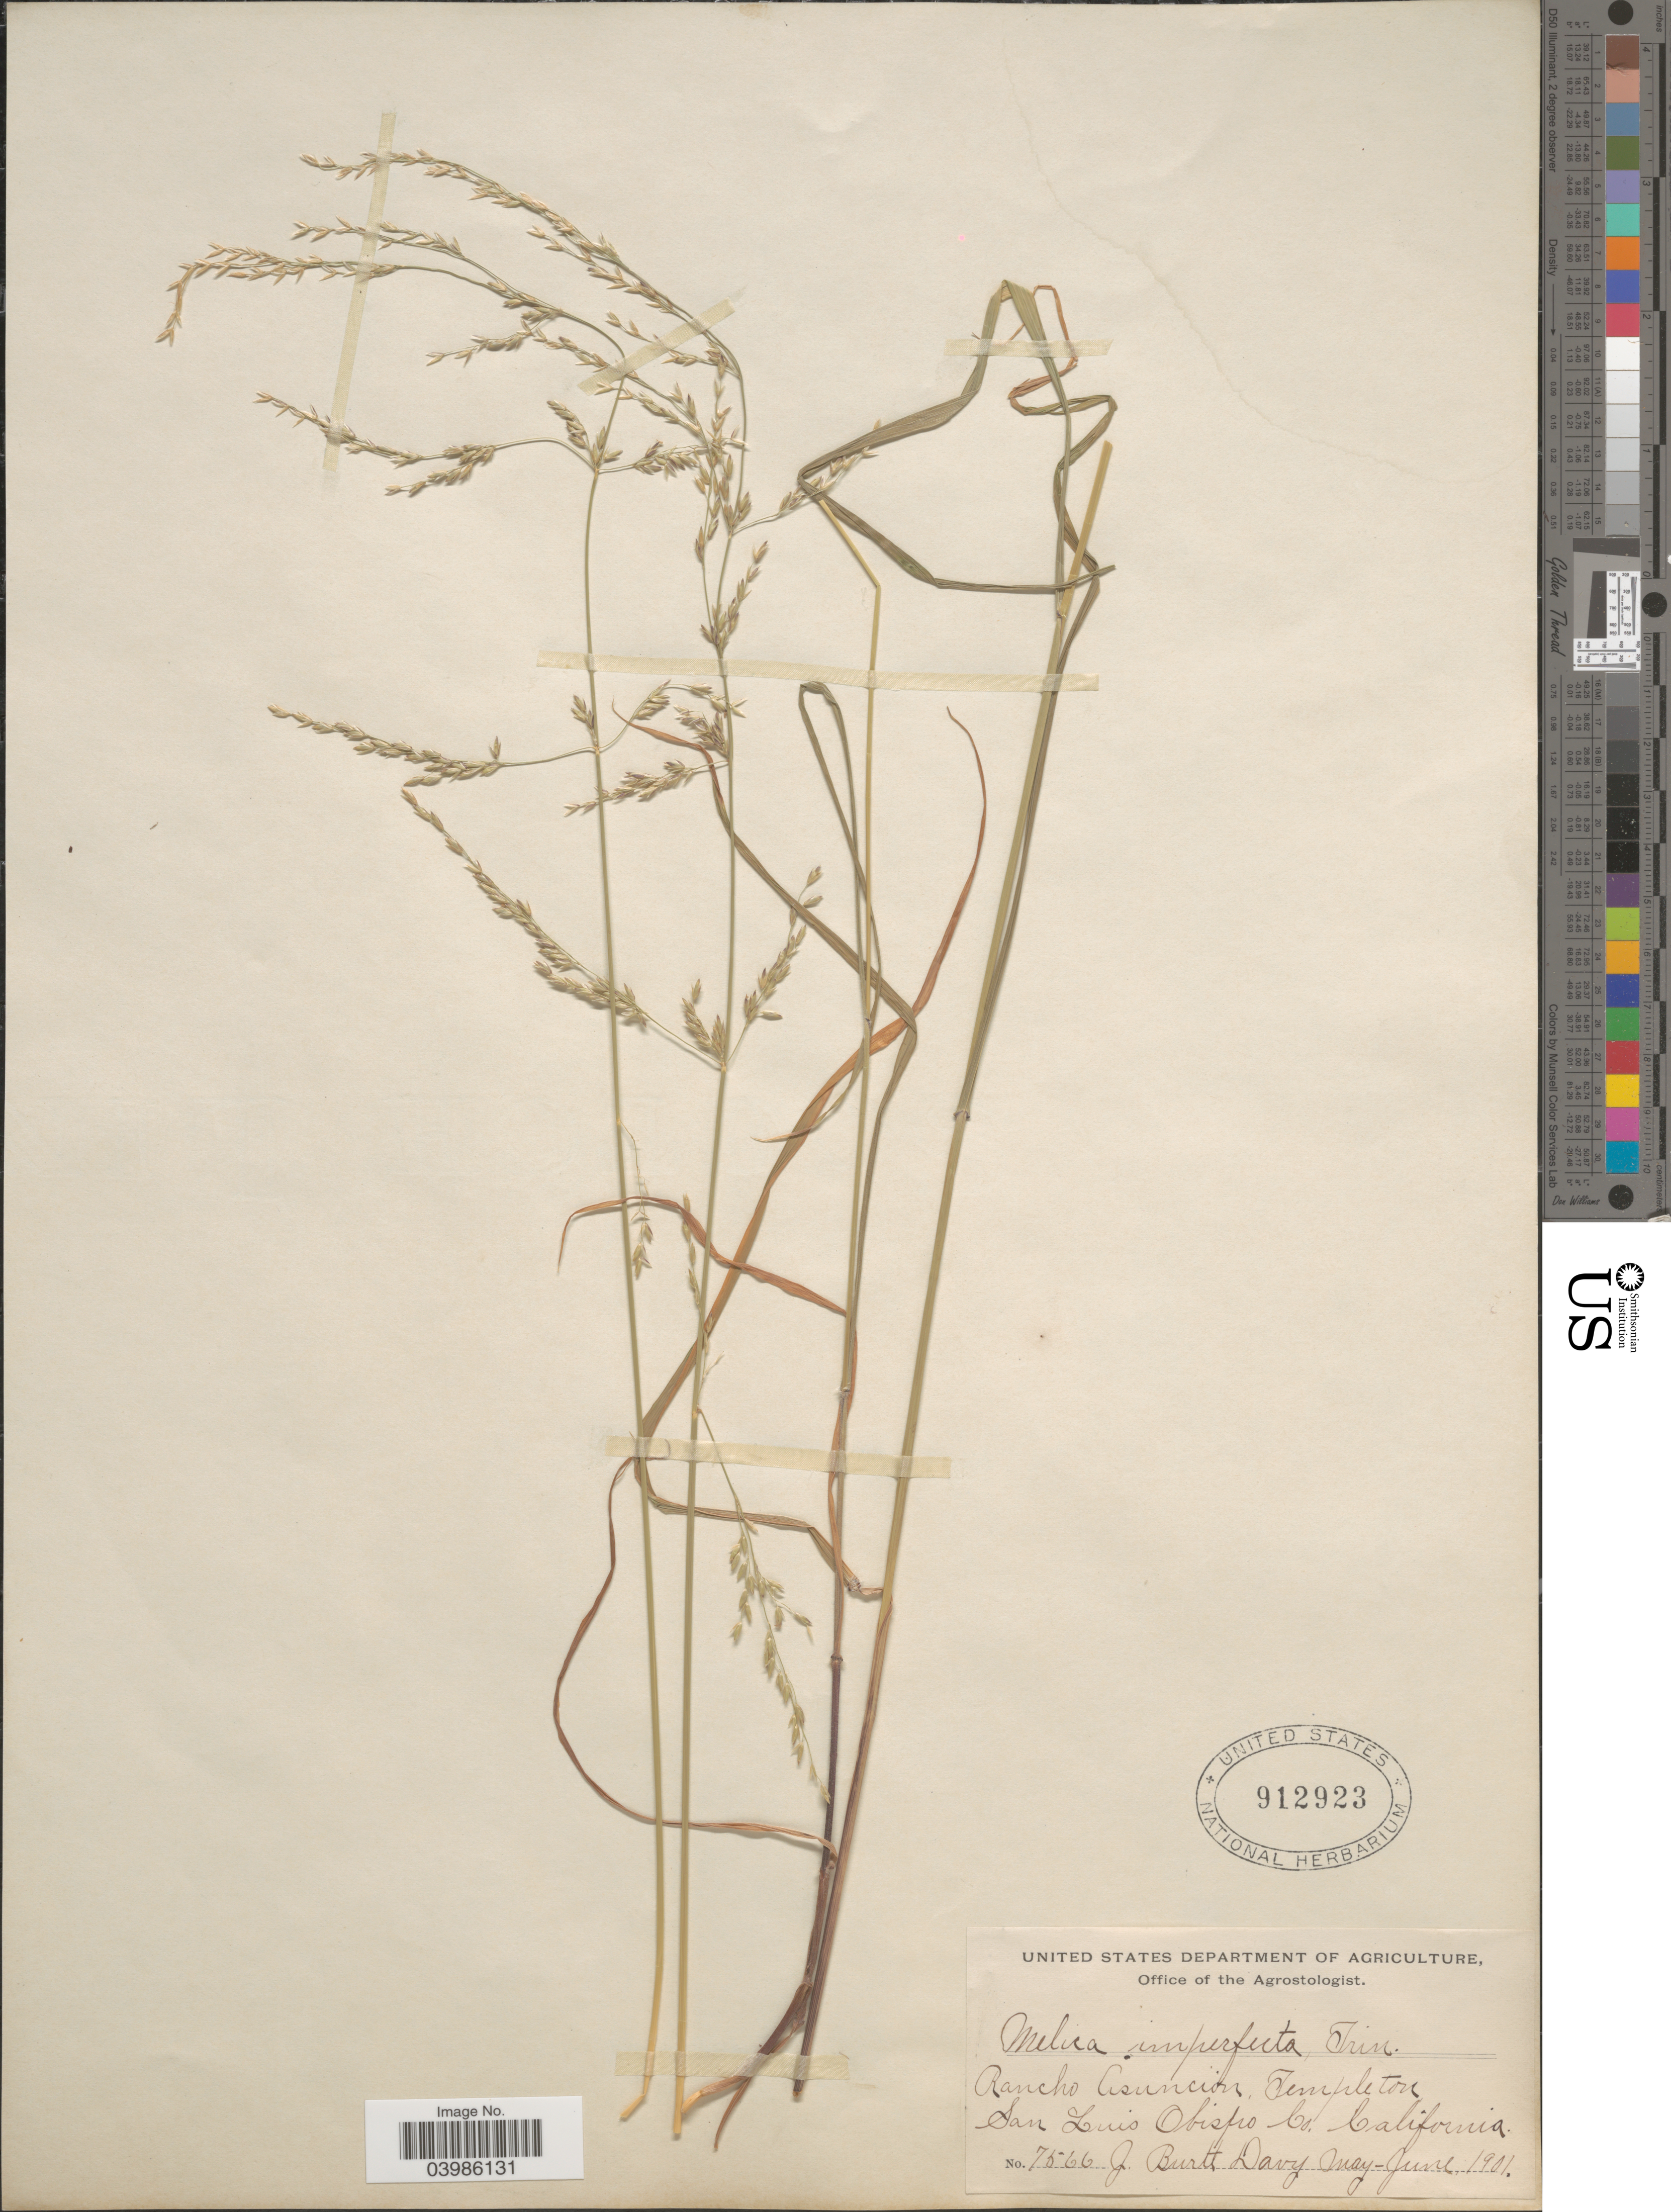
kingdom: Plantae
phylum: Tracheophyta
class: Liliopsida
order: Poales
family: Poaceae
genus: Melica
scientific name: Melica imperfecta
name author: Trin.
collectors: J. Burtt Davy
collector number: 7566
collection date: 1901-05/1901-06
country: United States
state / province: California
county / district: San Luis Obispo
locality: Rancho Asuncion, Templeton. San Luis Obispo Co.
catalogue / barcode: US 912923